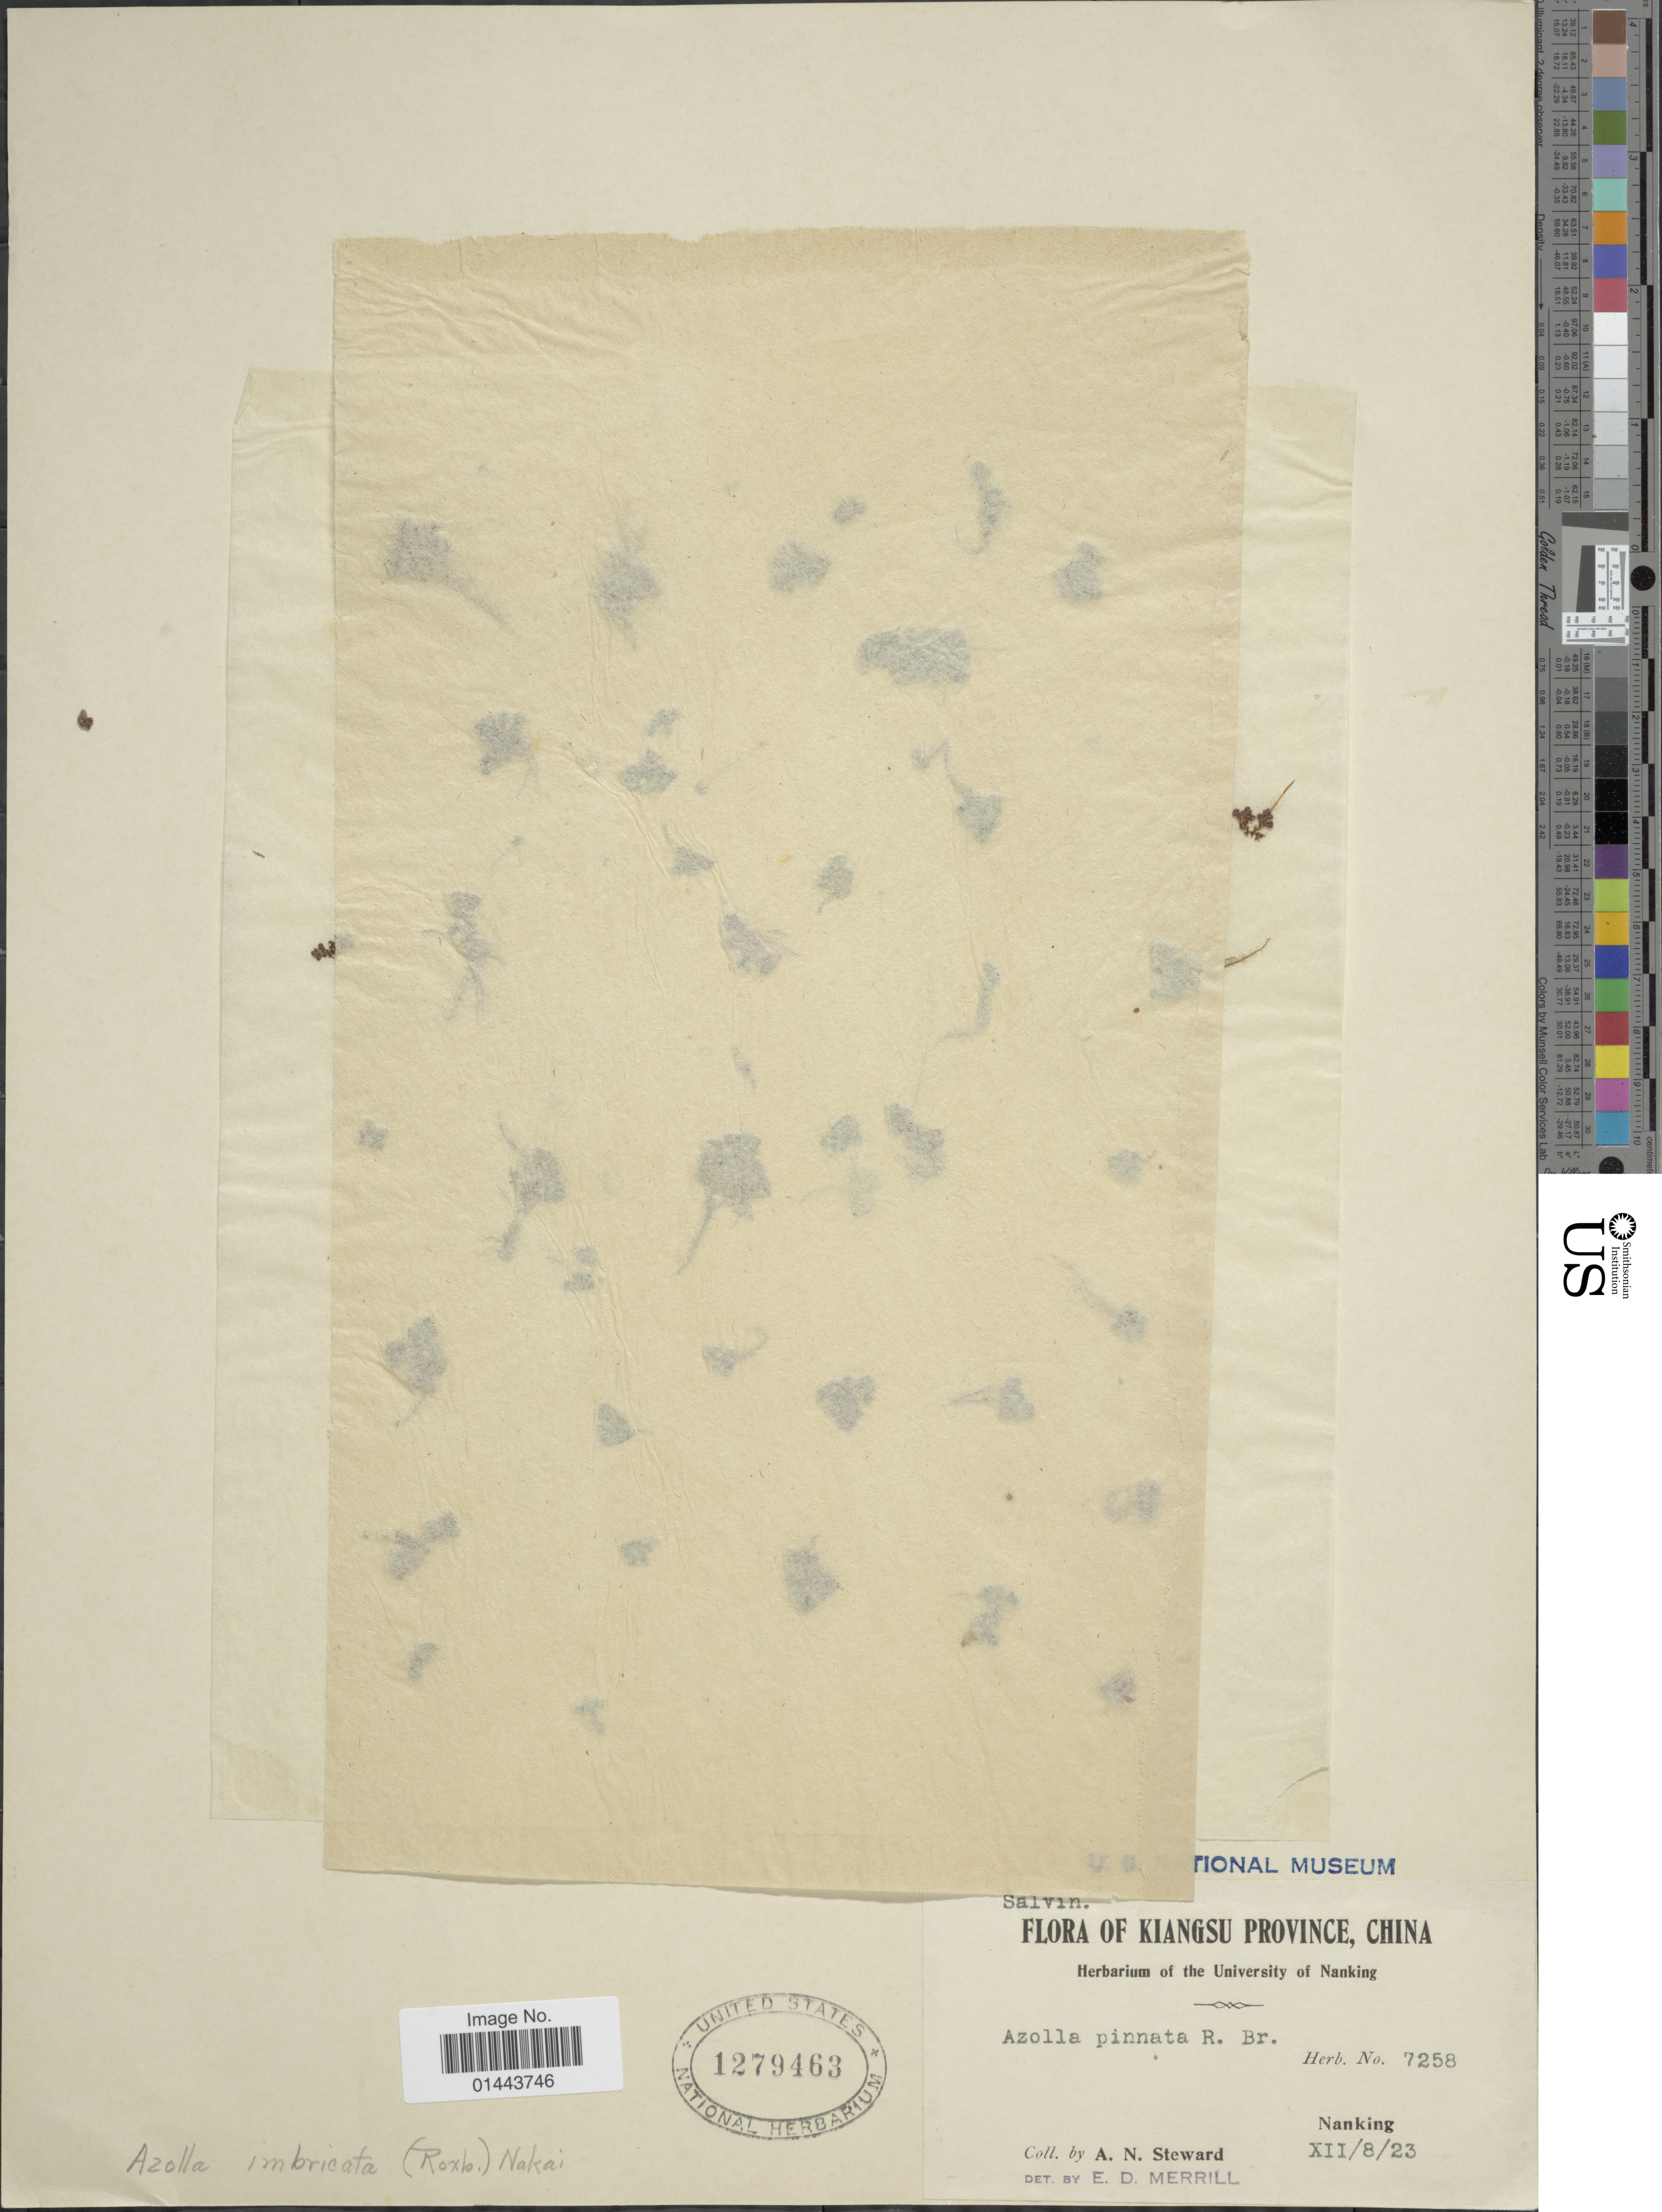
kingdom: Plantae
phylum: Tracheophyta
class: Polypodiopsida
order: Salviniales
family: Salviniaceae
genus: Azolla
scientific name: Azolla pinnata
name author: R. Br.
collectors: A. N. Steward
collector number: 7258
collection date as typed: Transcribed d/m/y: 8/7/23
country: China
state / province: Jiangsu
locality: Kiangsu Province, Nanking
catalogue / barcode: US 1279463